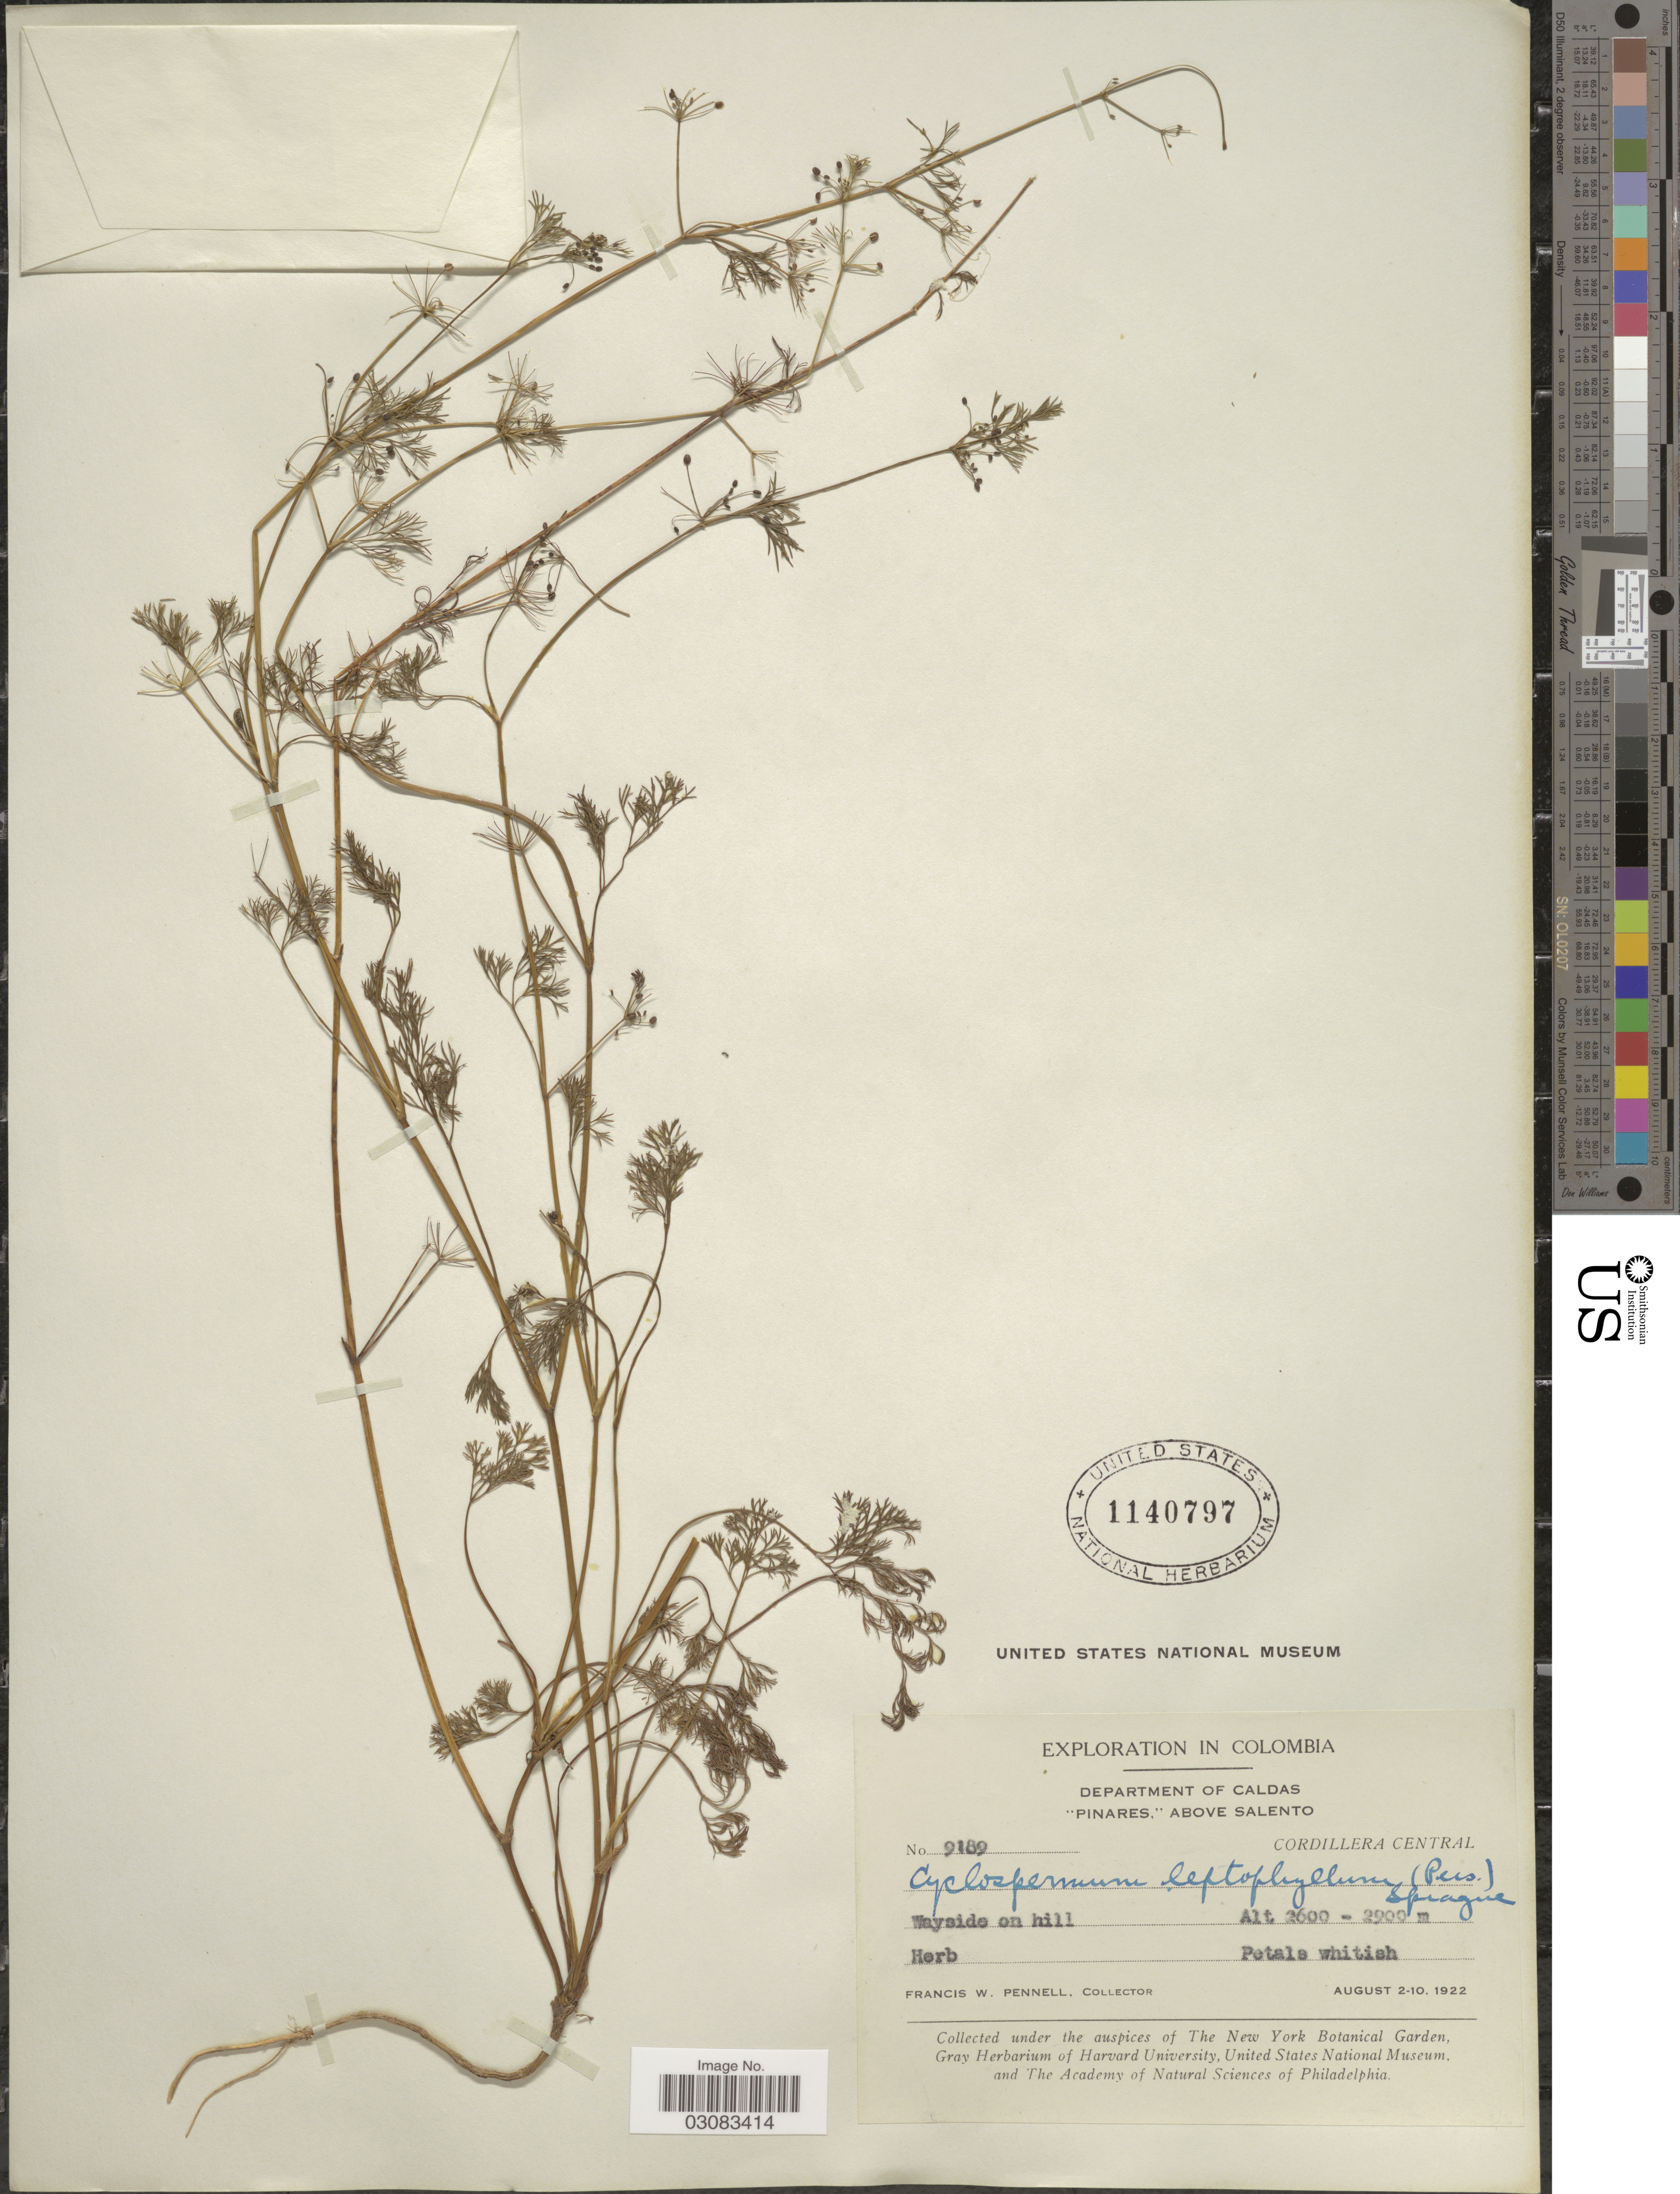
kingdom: Plantae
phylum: Tracheophyta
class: Magnoliopsida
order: Apiales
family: Apiaceae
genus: Cyclospermum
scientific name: Cyclospermum leptophyllum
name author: (Pers.) Sprague ex Britton & P. Wilson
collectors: F. W. Pennell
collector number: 9189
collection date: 1922-08-02/1922-08-10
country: Colombia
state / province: Caldas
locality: Department of Caldas. "Pinares," above Salento. Cordillera Central.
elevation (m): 2600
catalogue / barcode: US 1140797